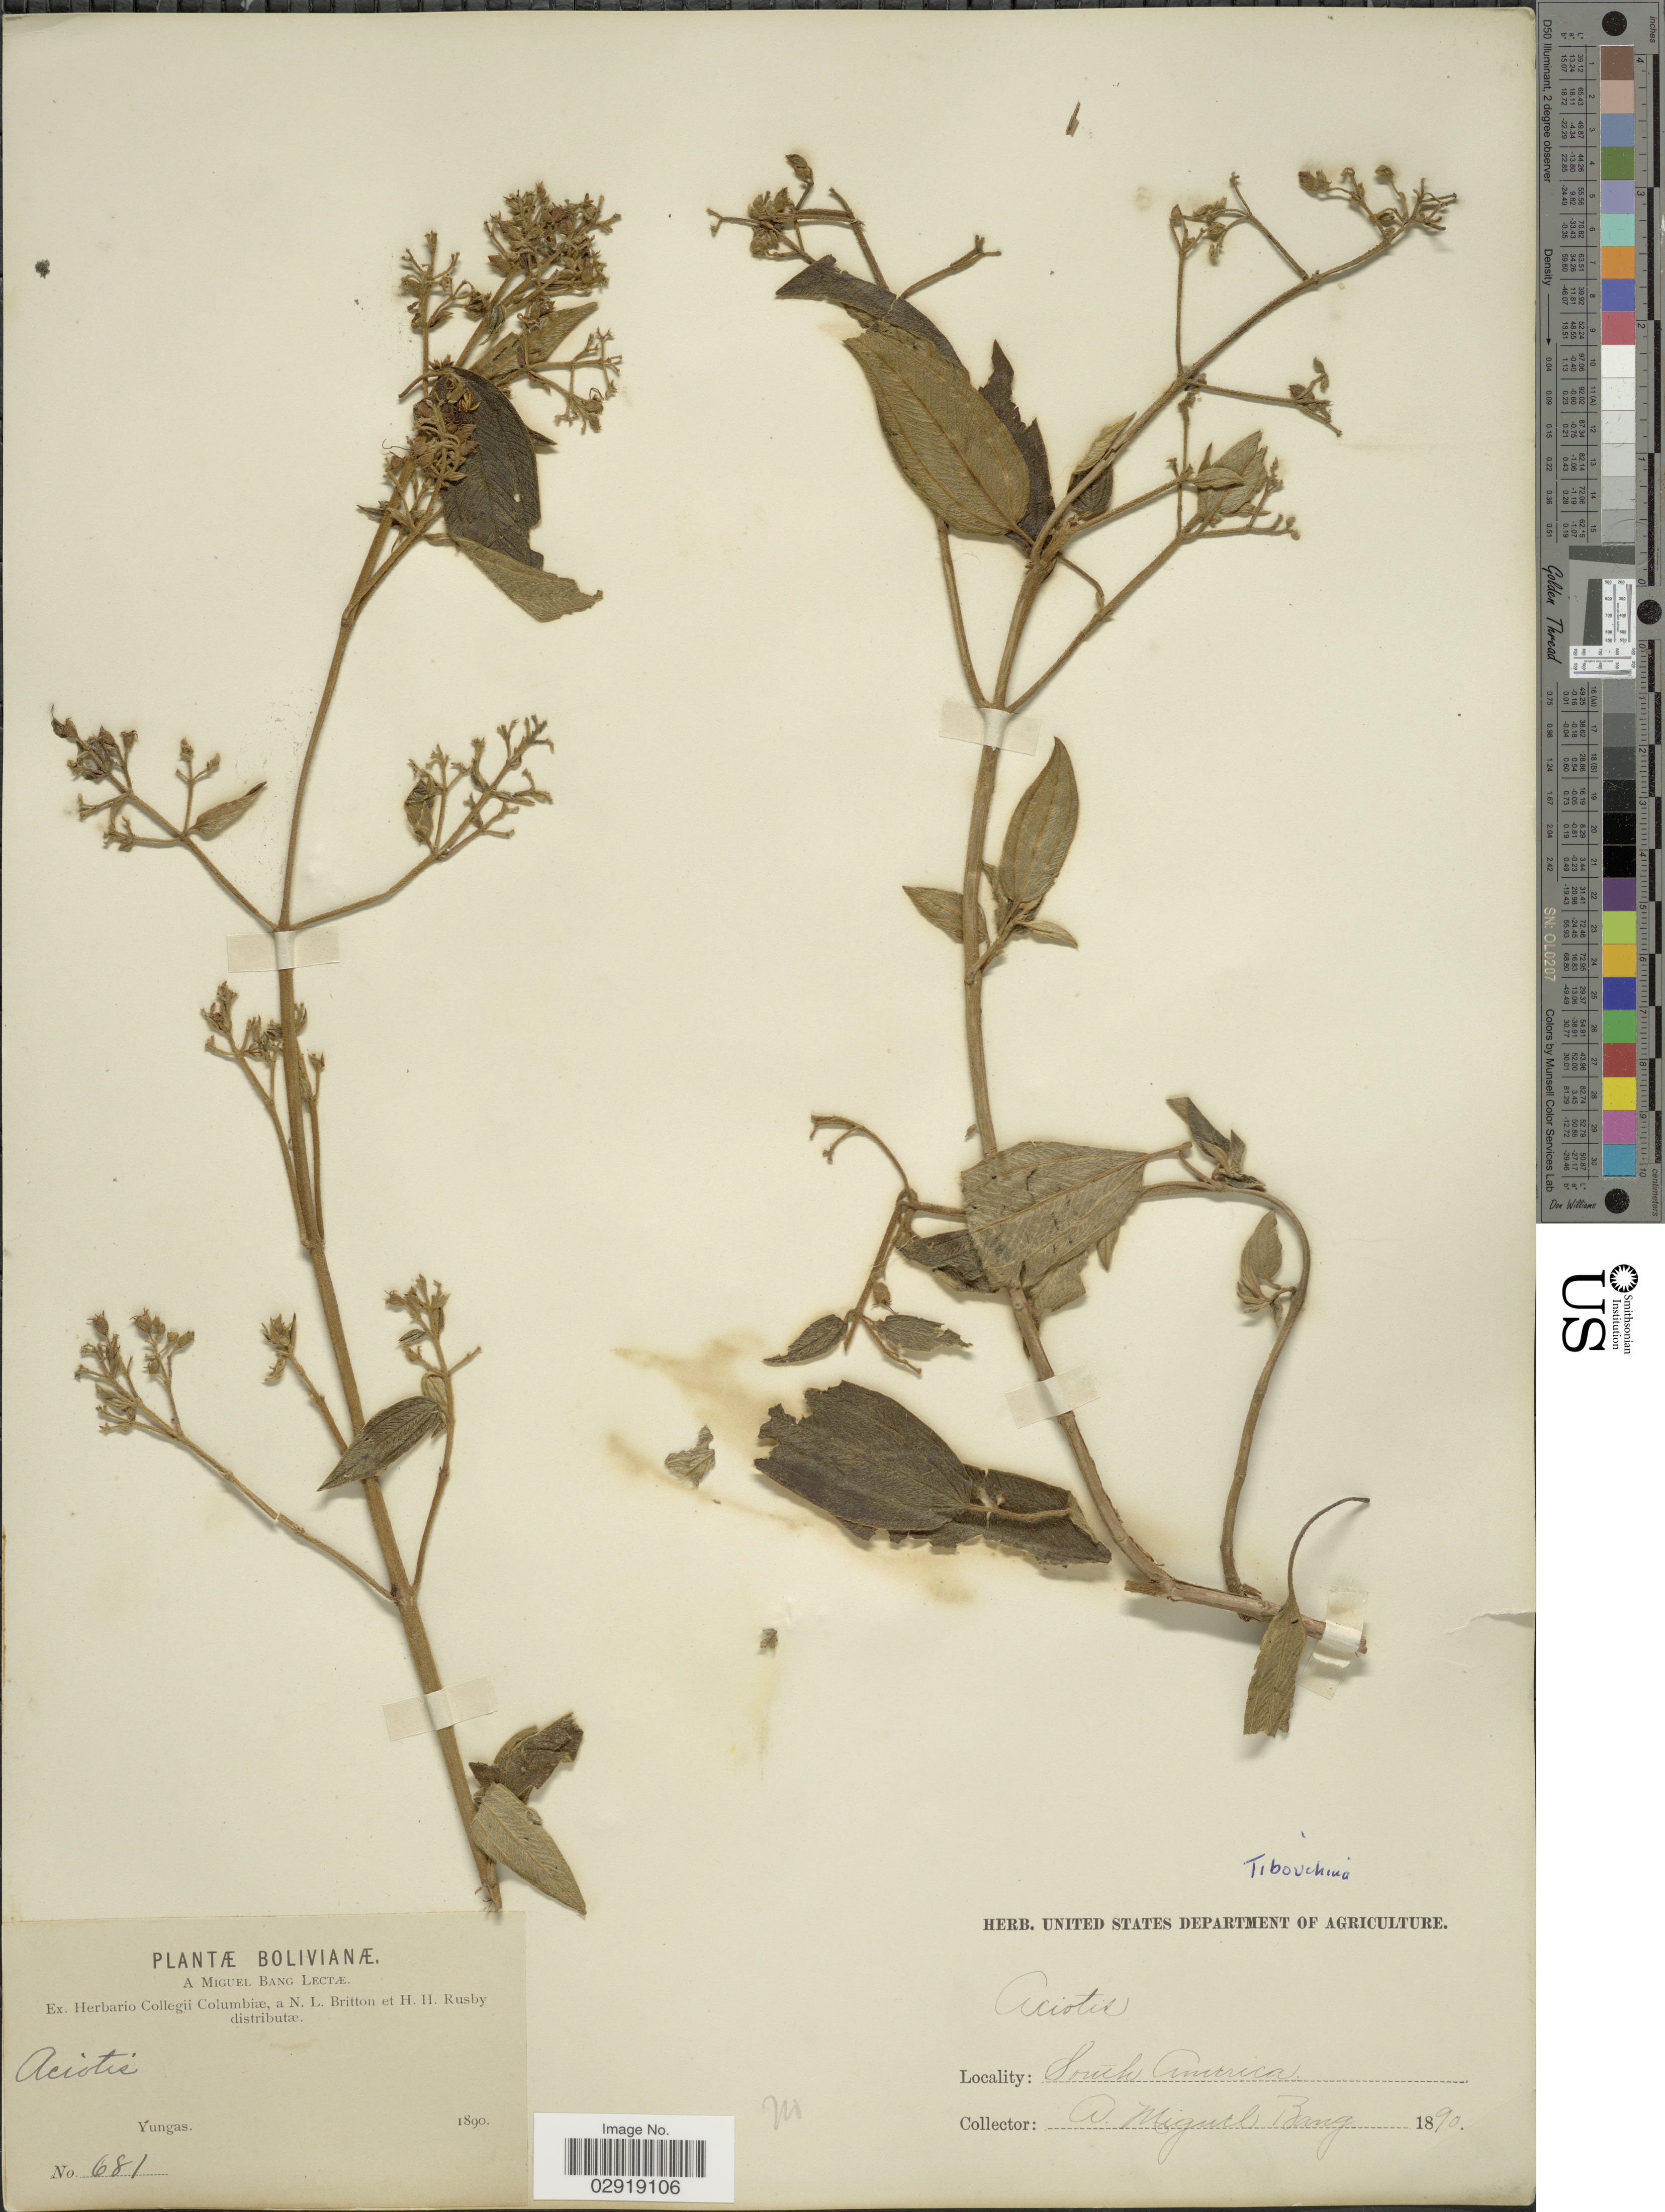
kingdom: Plantae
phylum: Tracheophyta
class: Magnoliopsida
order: Myrtales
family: Melastomataceae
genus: Chaetogastra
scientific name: Chaetogastra sp.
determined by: Michelangeli, F. A.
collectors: M. Bang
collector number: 681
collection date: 1890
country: Bolivia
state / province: La Paz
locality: South America. Yungas.